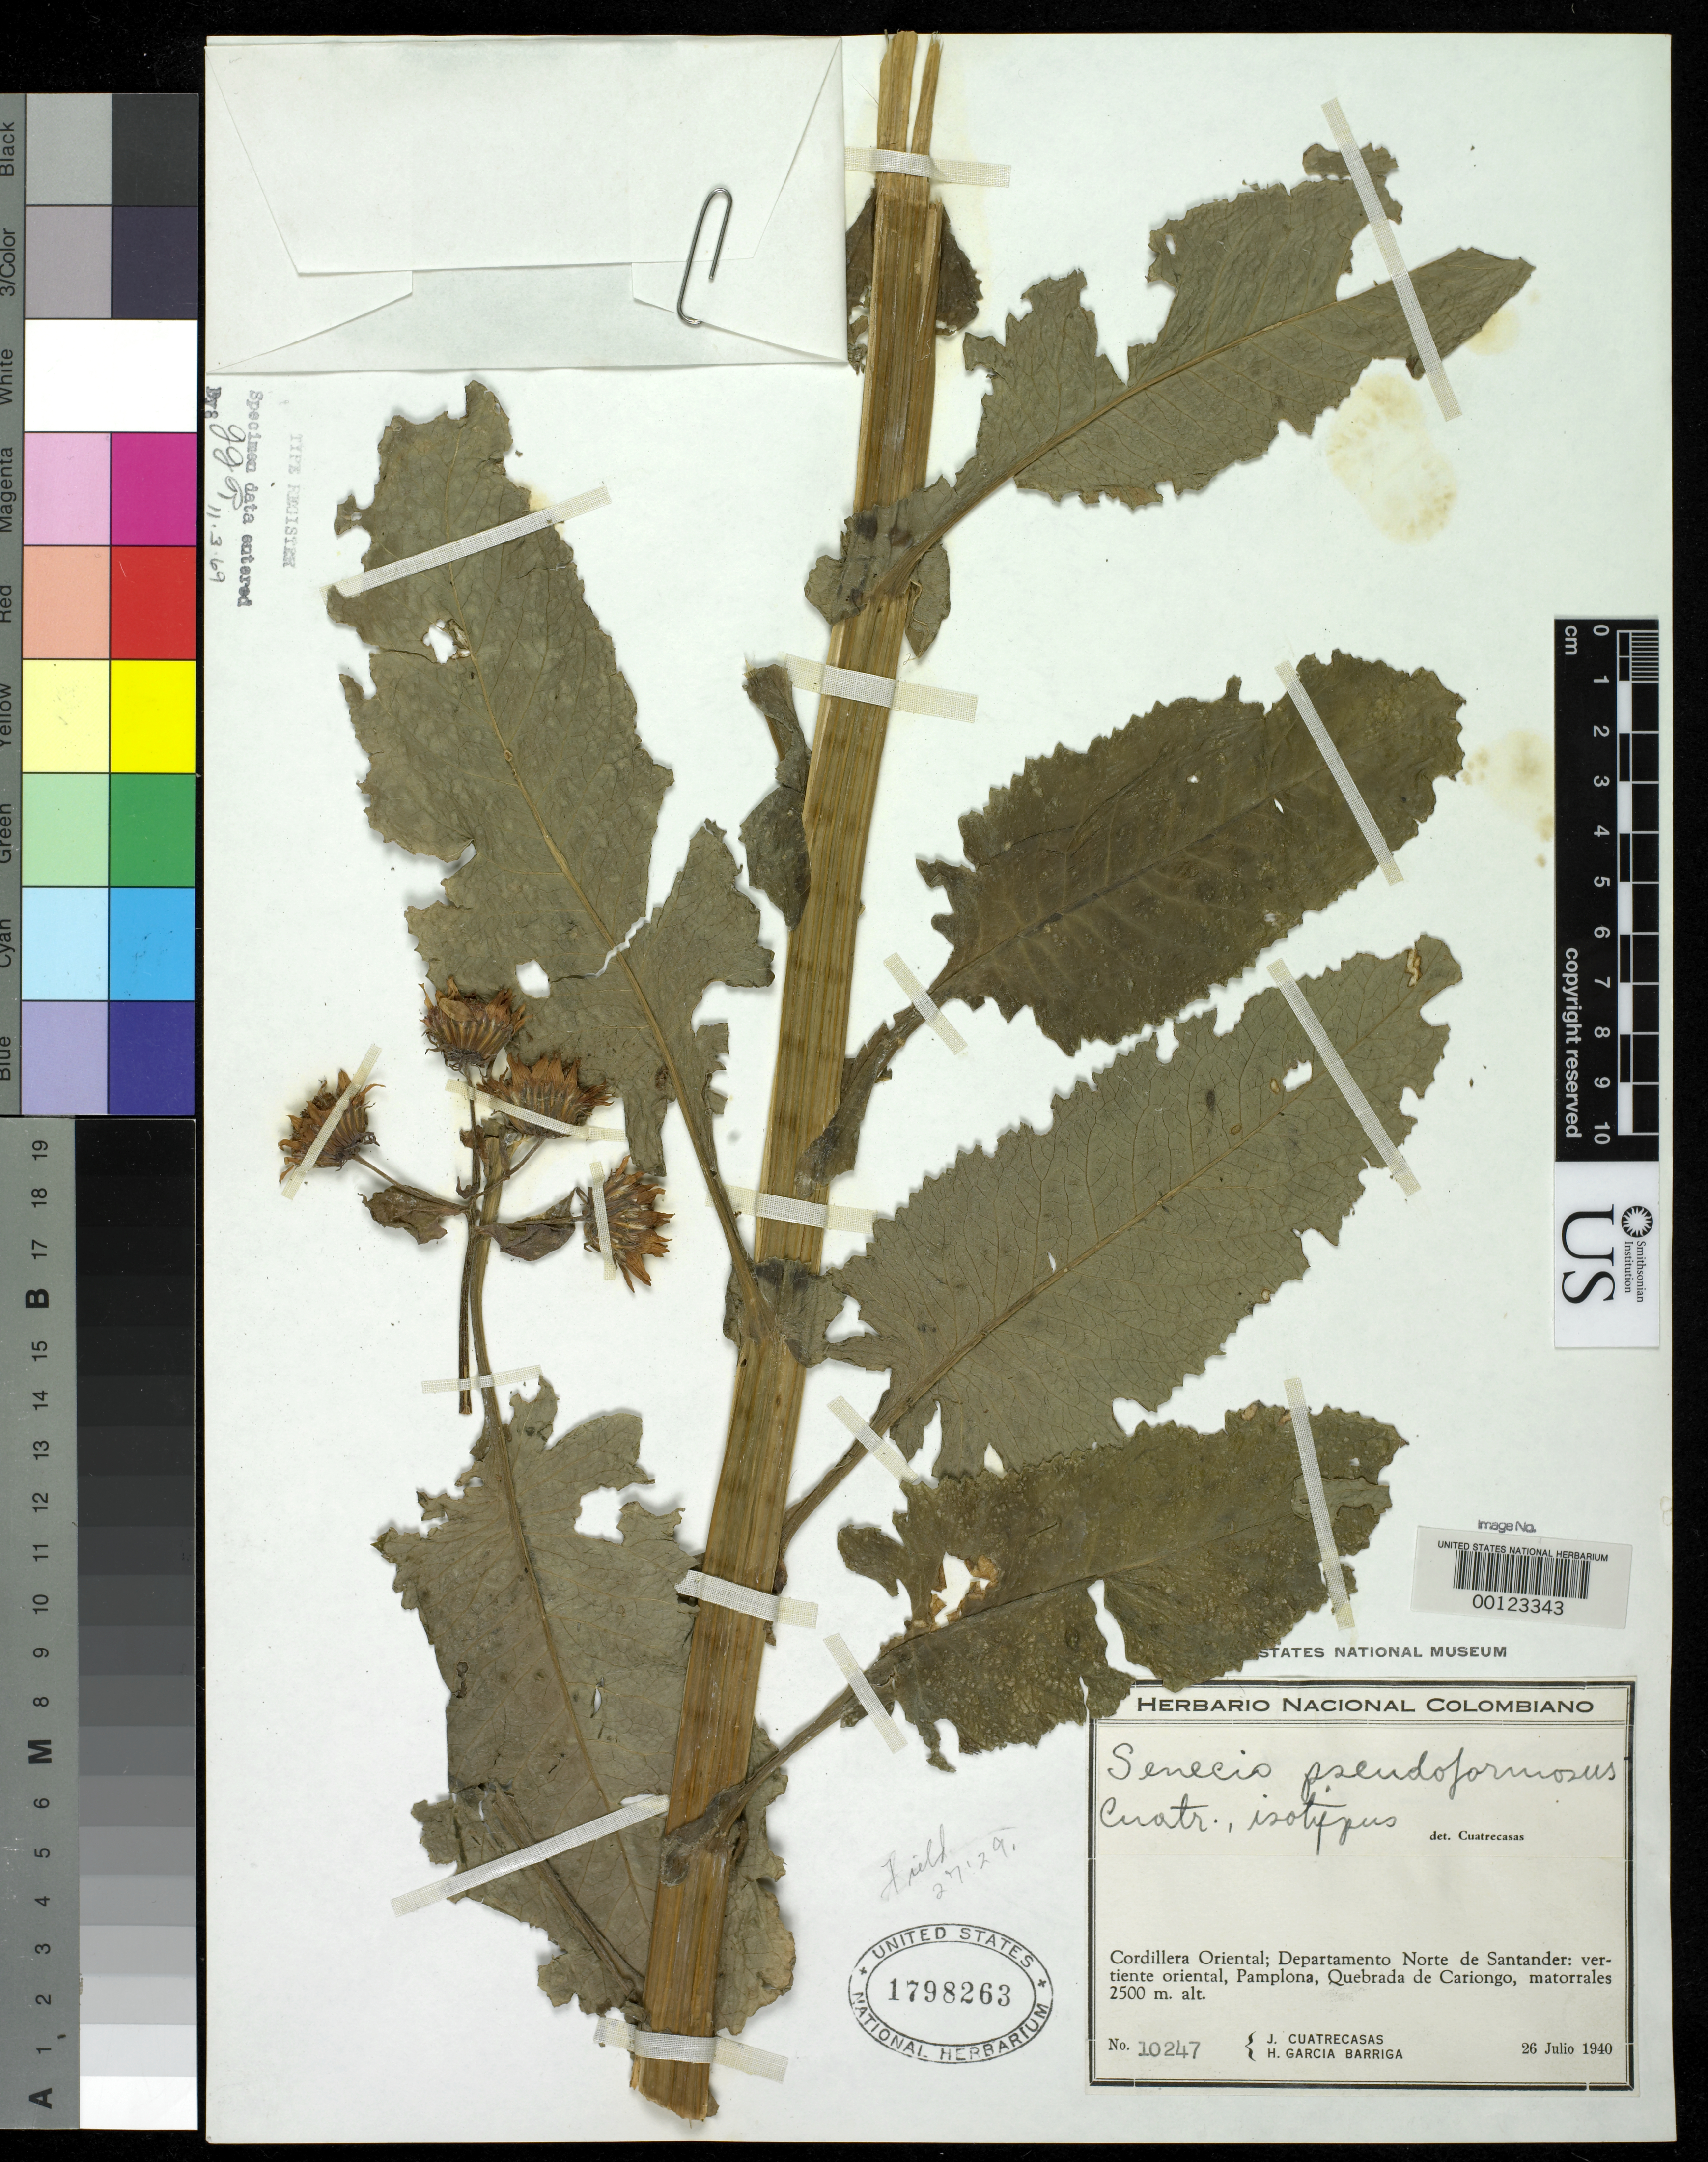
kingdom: Plantae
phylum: Tracheophyta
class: Magnoliopsida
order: Asterales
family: Asteraceae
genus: Senecio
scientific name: Senecio pseudoformosus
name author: Cuatrec.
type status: Isotype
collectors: J. Cuatrecasas & H. García Barriga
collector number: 10247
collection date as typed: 26 Jul 1940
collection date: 1940-07-26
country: Colombia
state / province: Norte de Santander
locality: Pamplona.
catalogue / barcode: US 1798263